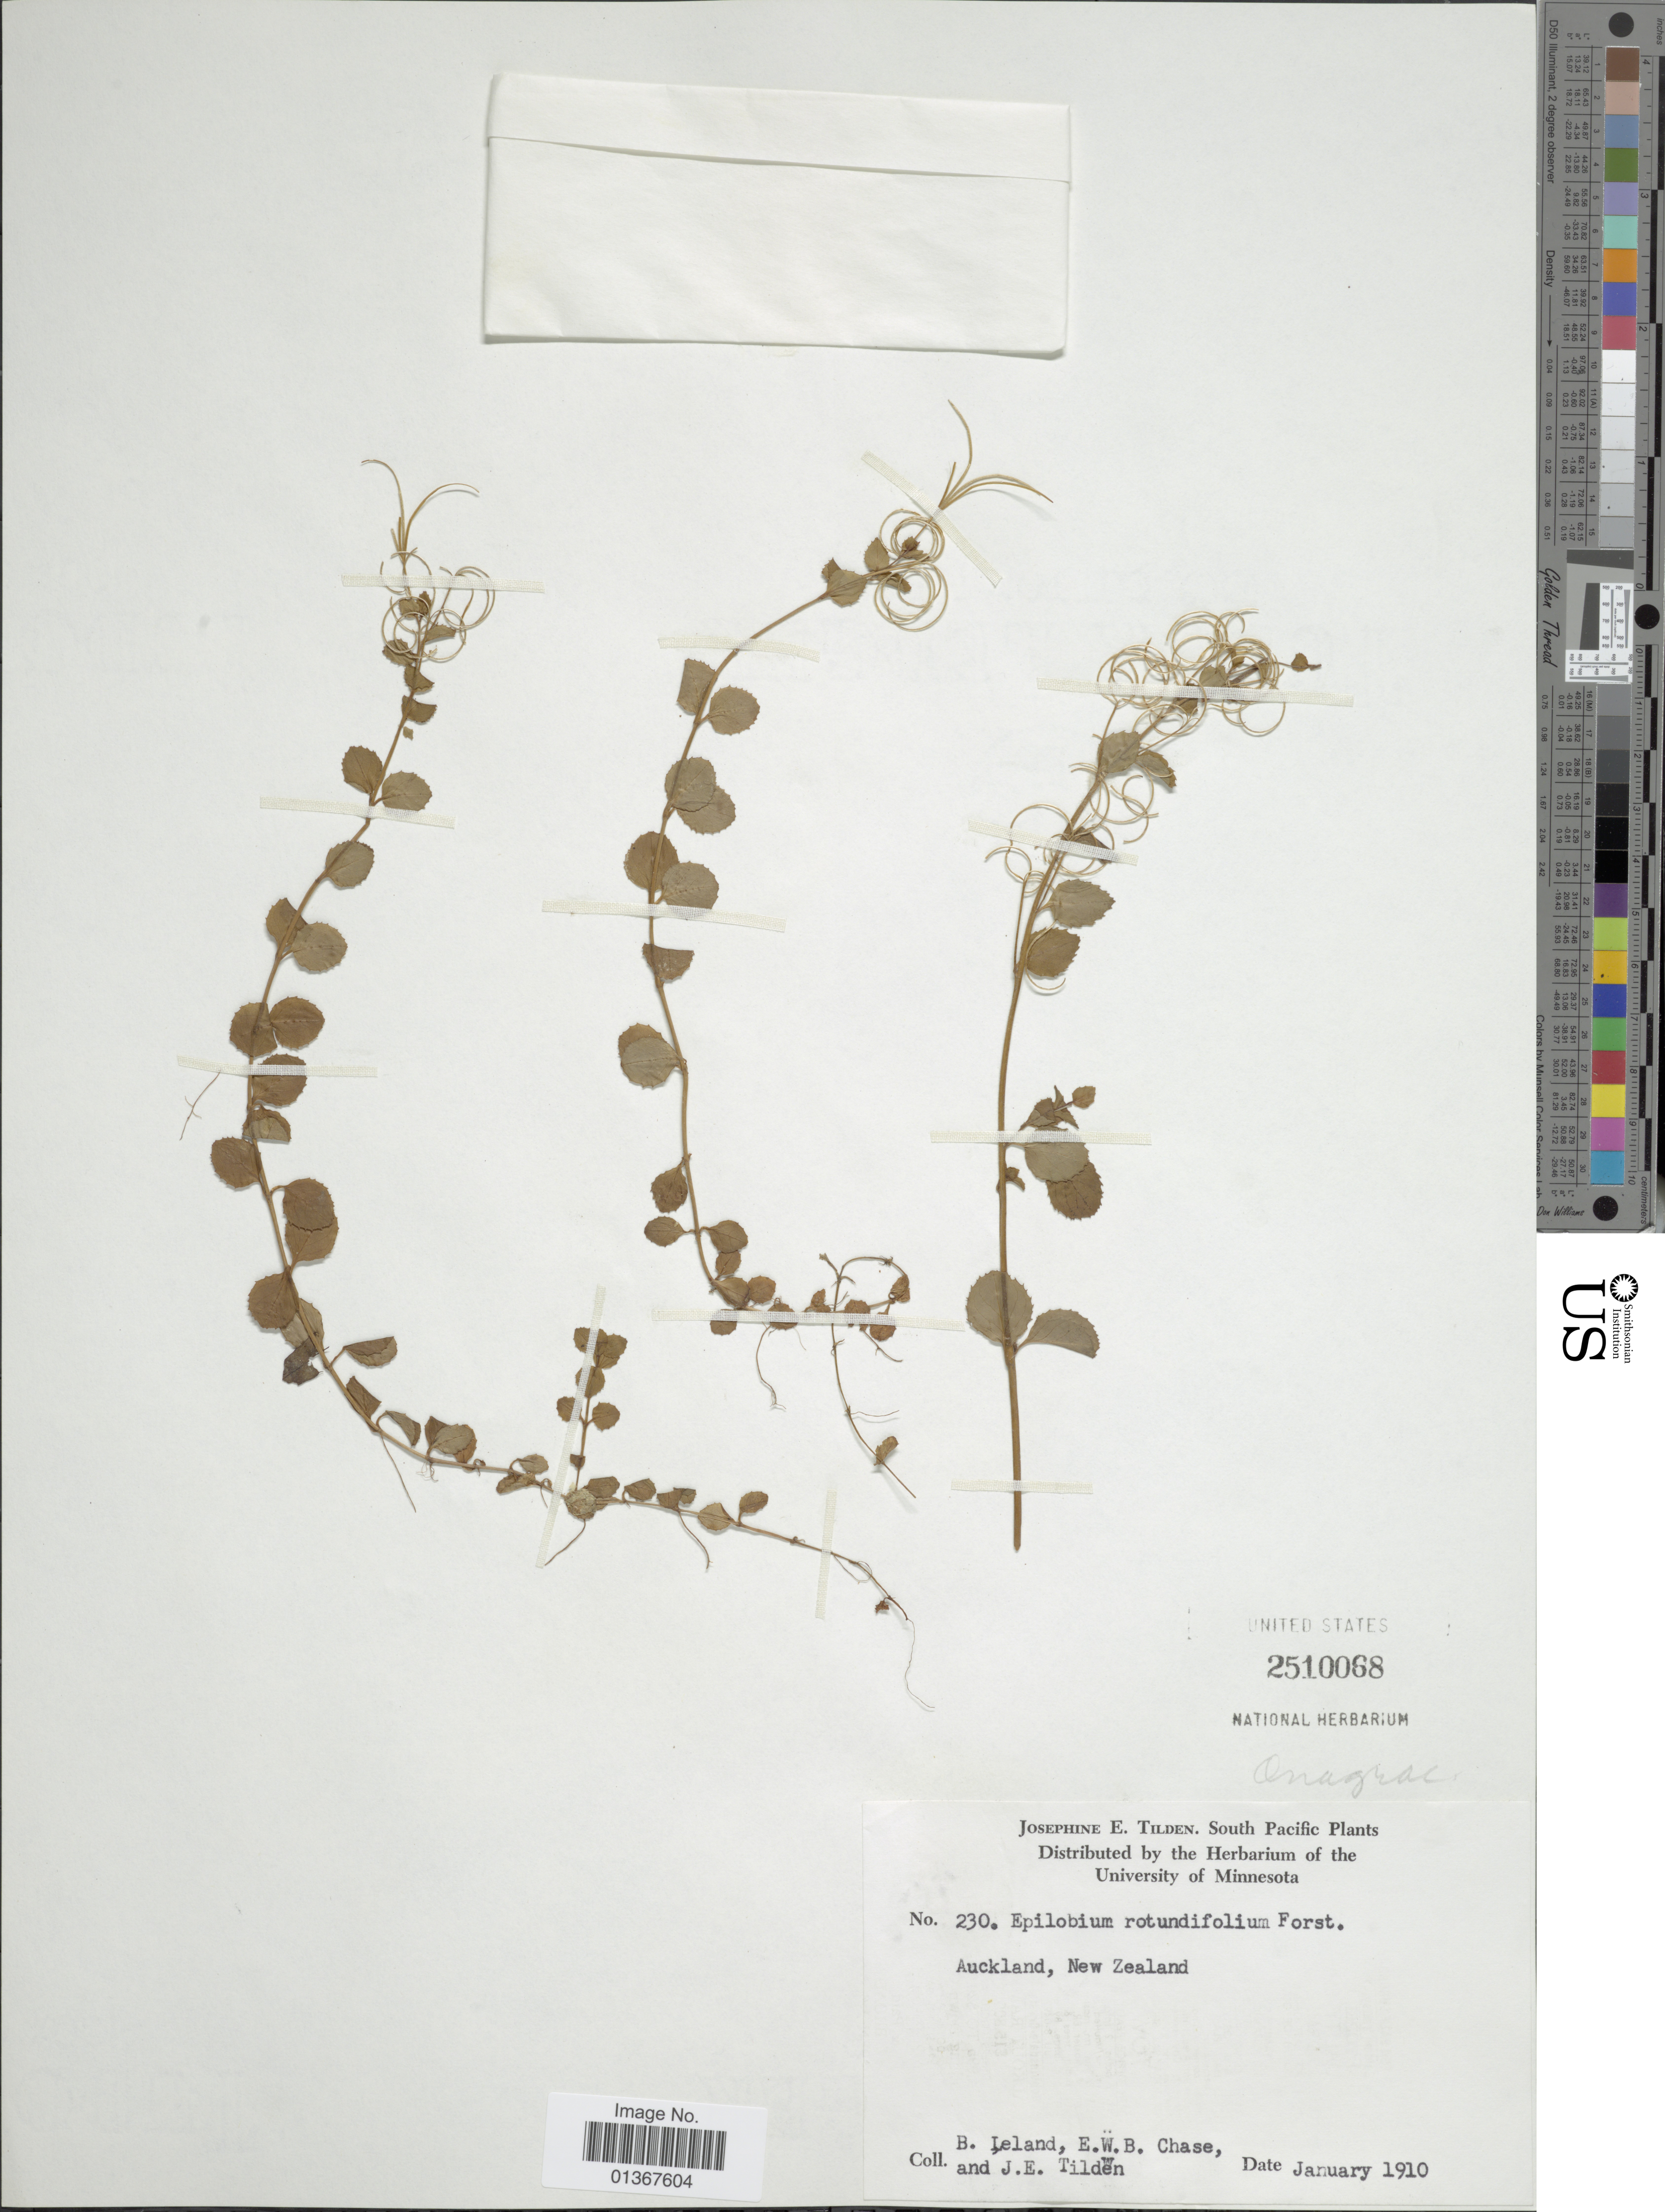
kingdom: Plantae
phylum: Tracheophyta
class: Magnoliopsida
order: Myrtales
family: Onagraceae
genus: Epilobium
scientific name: Epilobium rotundifolium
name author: G. Forst.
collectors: B. Leland, E. W. Chase & J. E. Tilden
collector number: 230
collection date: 1910-01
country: New Zealand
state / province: Auckland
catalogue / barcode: US 2510068